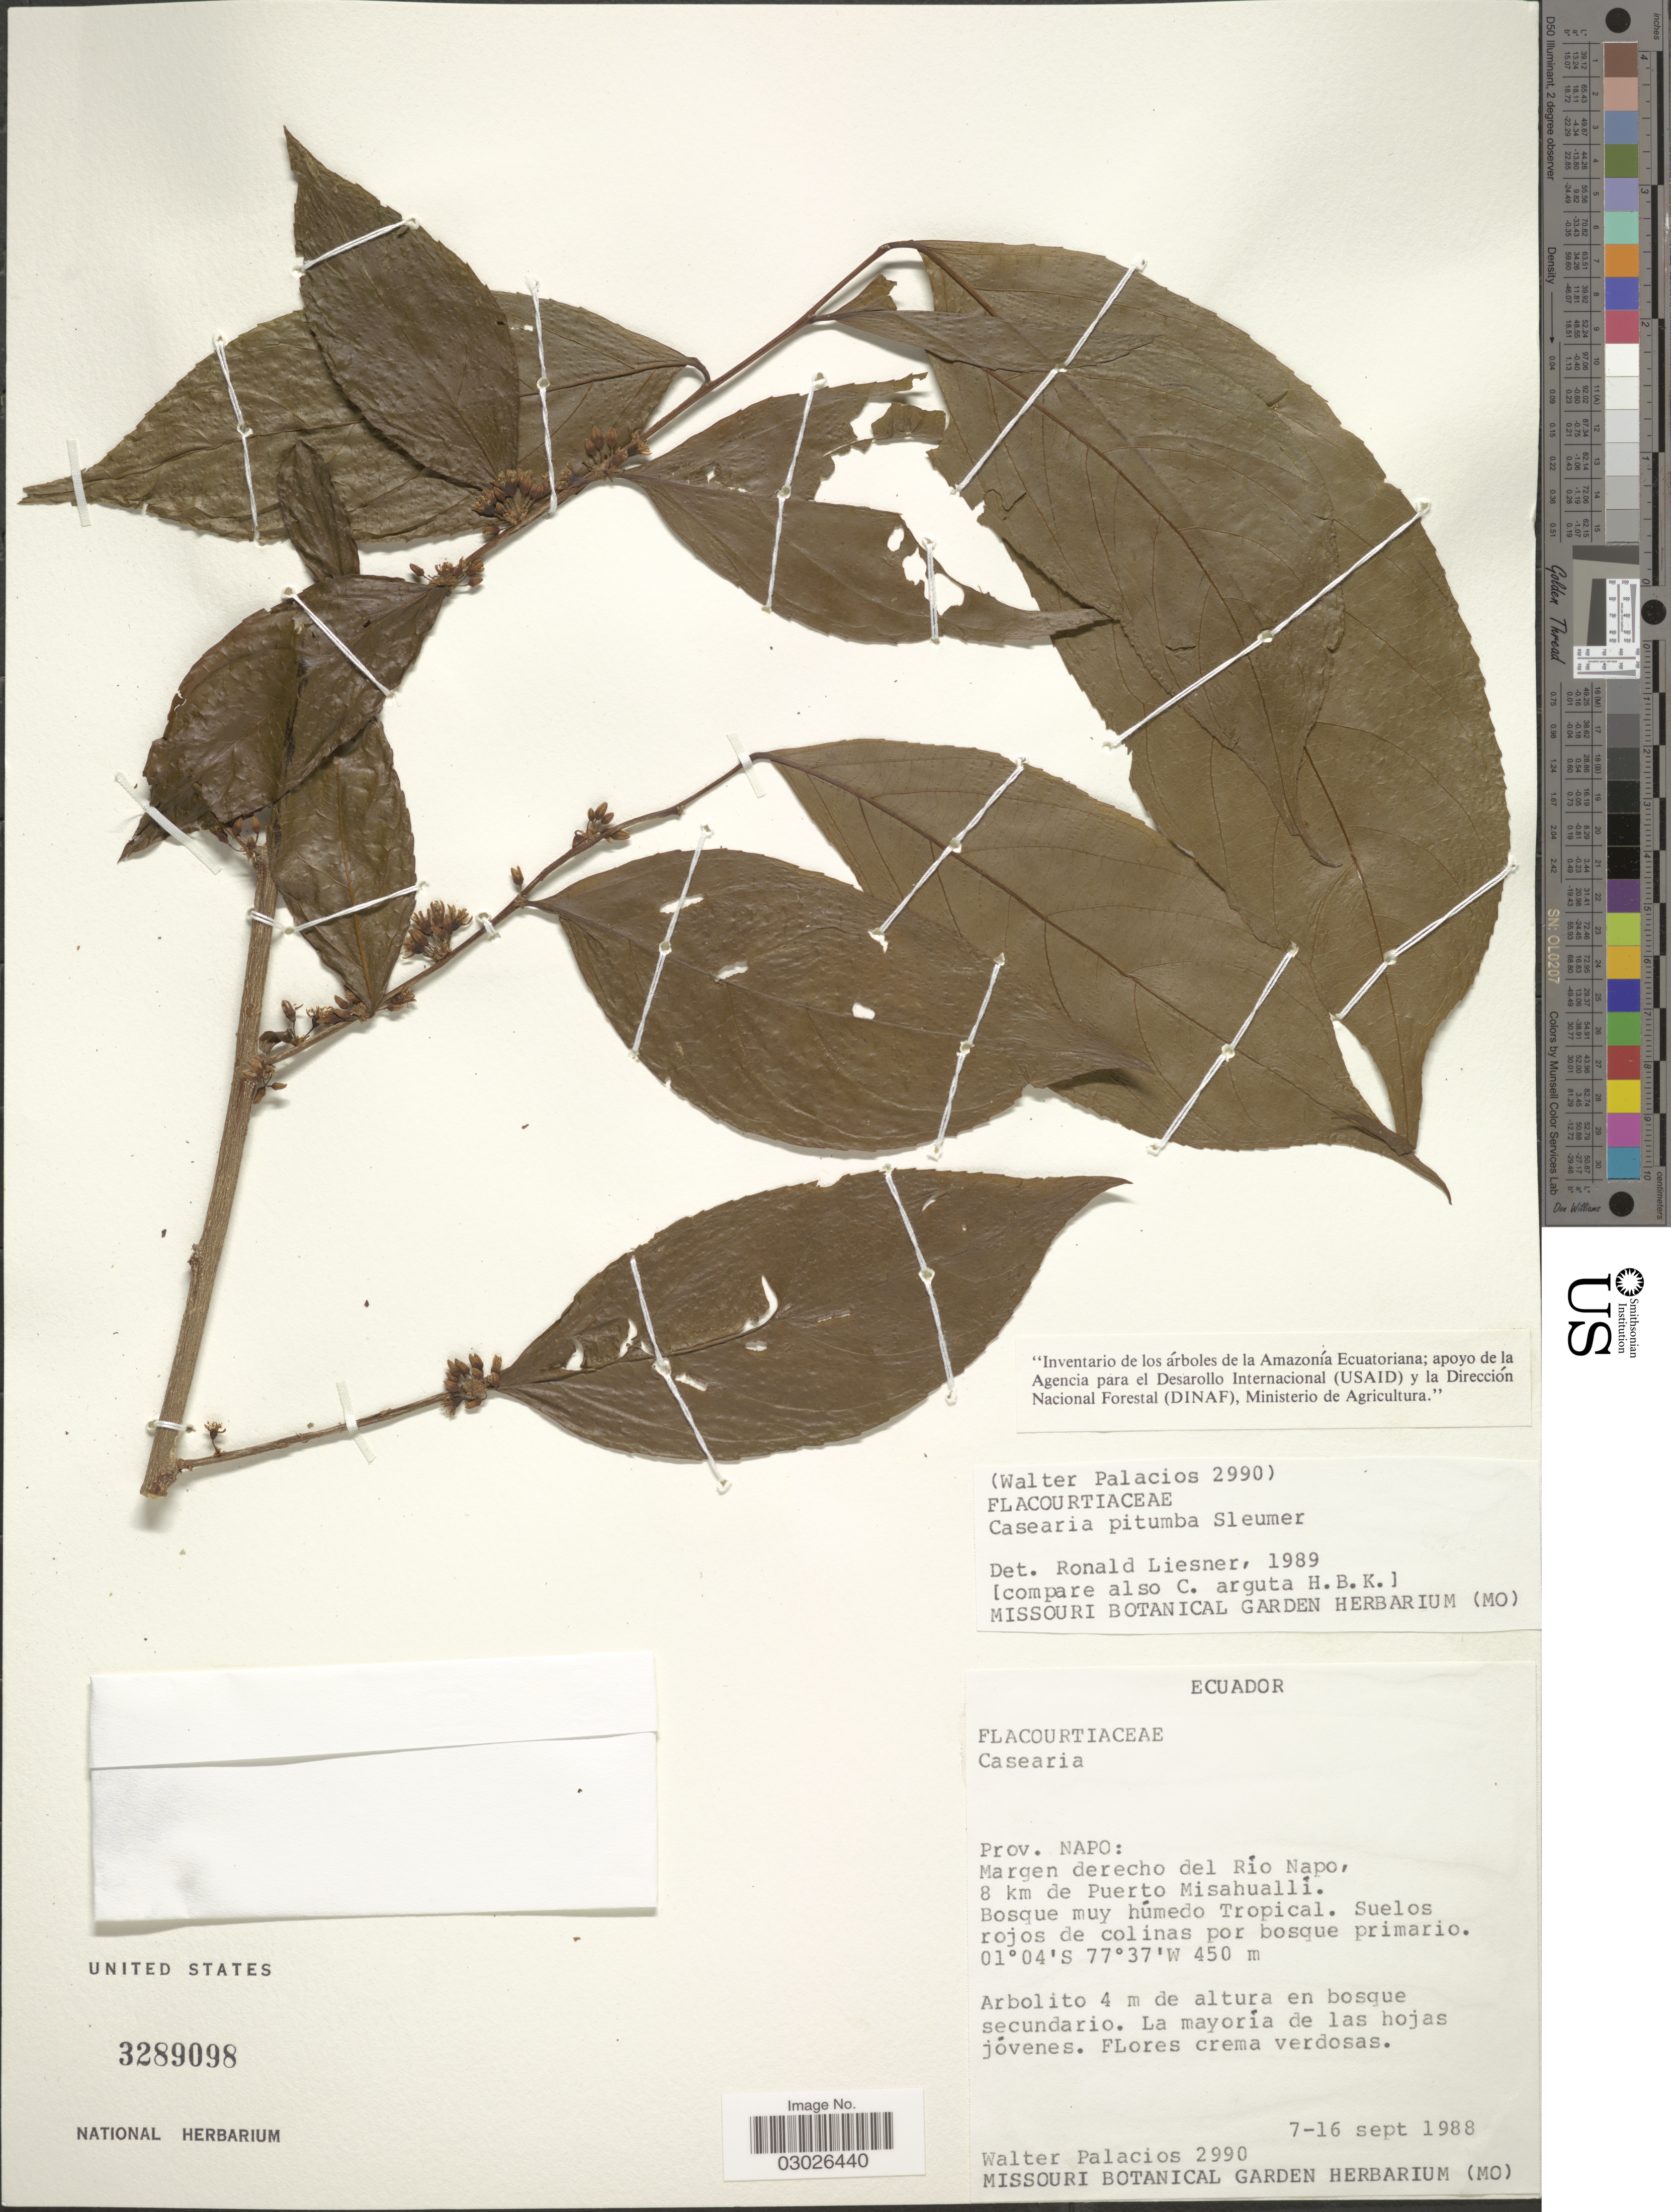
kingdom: Plantae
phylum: Tracheophyta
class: Magnoliopsida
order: Malpighiales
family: Salicaceae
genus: Casearia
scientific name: Casearia pitumba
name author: Sleumer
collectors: W. Palacios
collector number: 2990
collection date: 1988-09-07/1988-09-16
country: Ecuador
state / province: Napo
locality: Prov. Napo: Margen derecho del Río Napo, 8 km de Puerto Misahuallí.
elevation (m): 450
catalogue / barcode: US 3289098